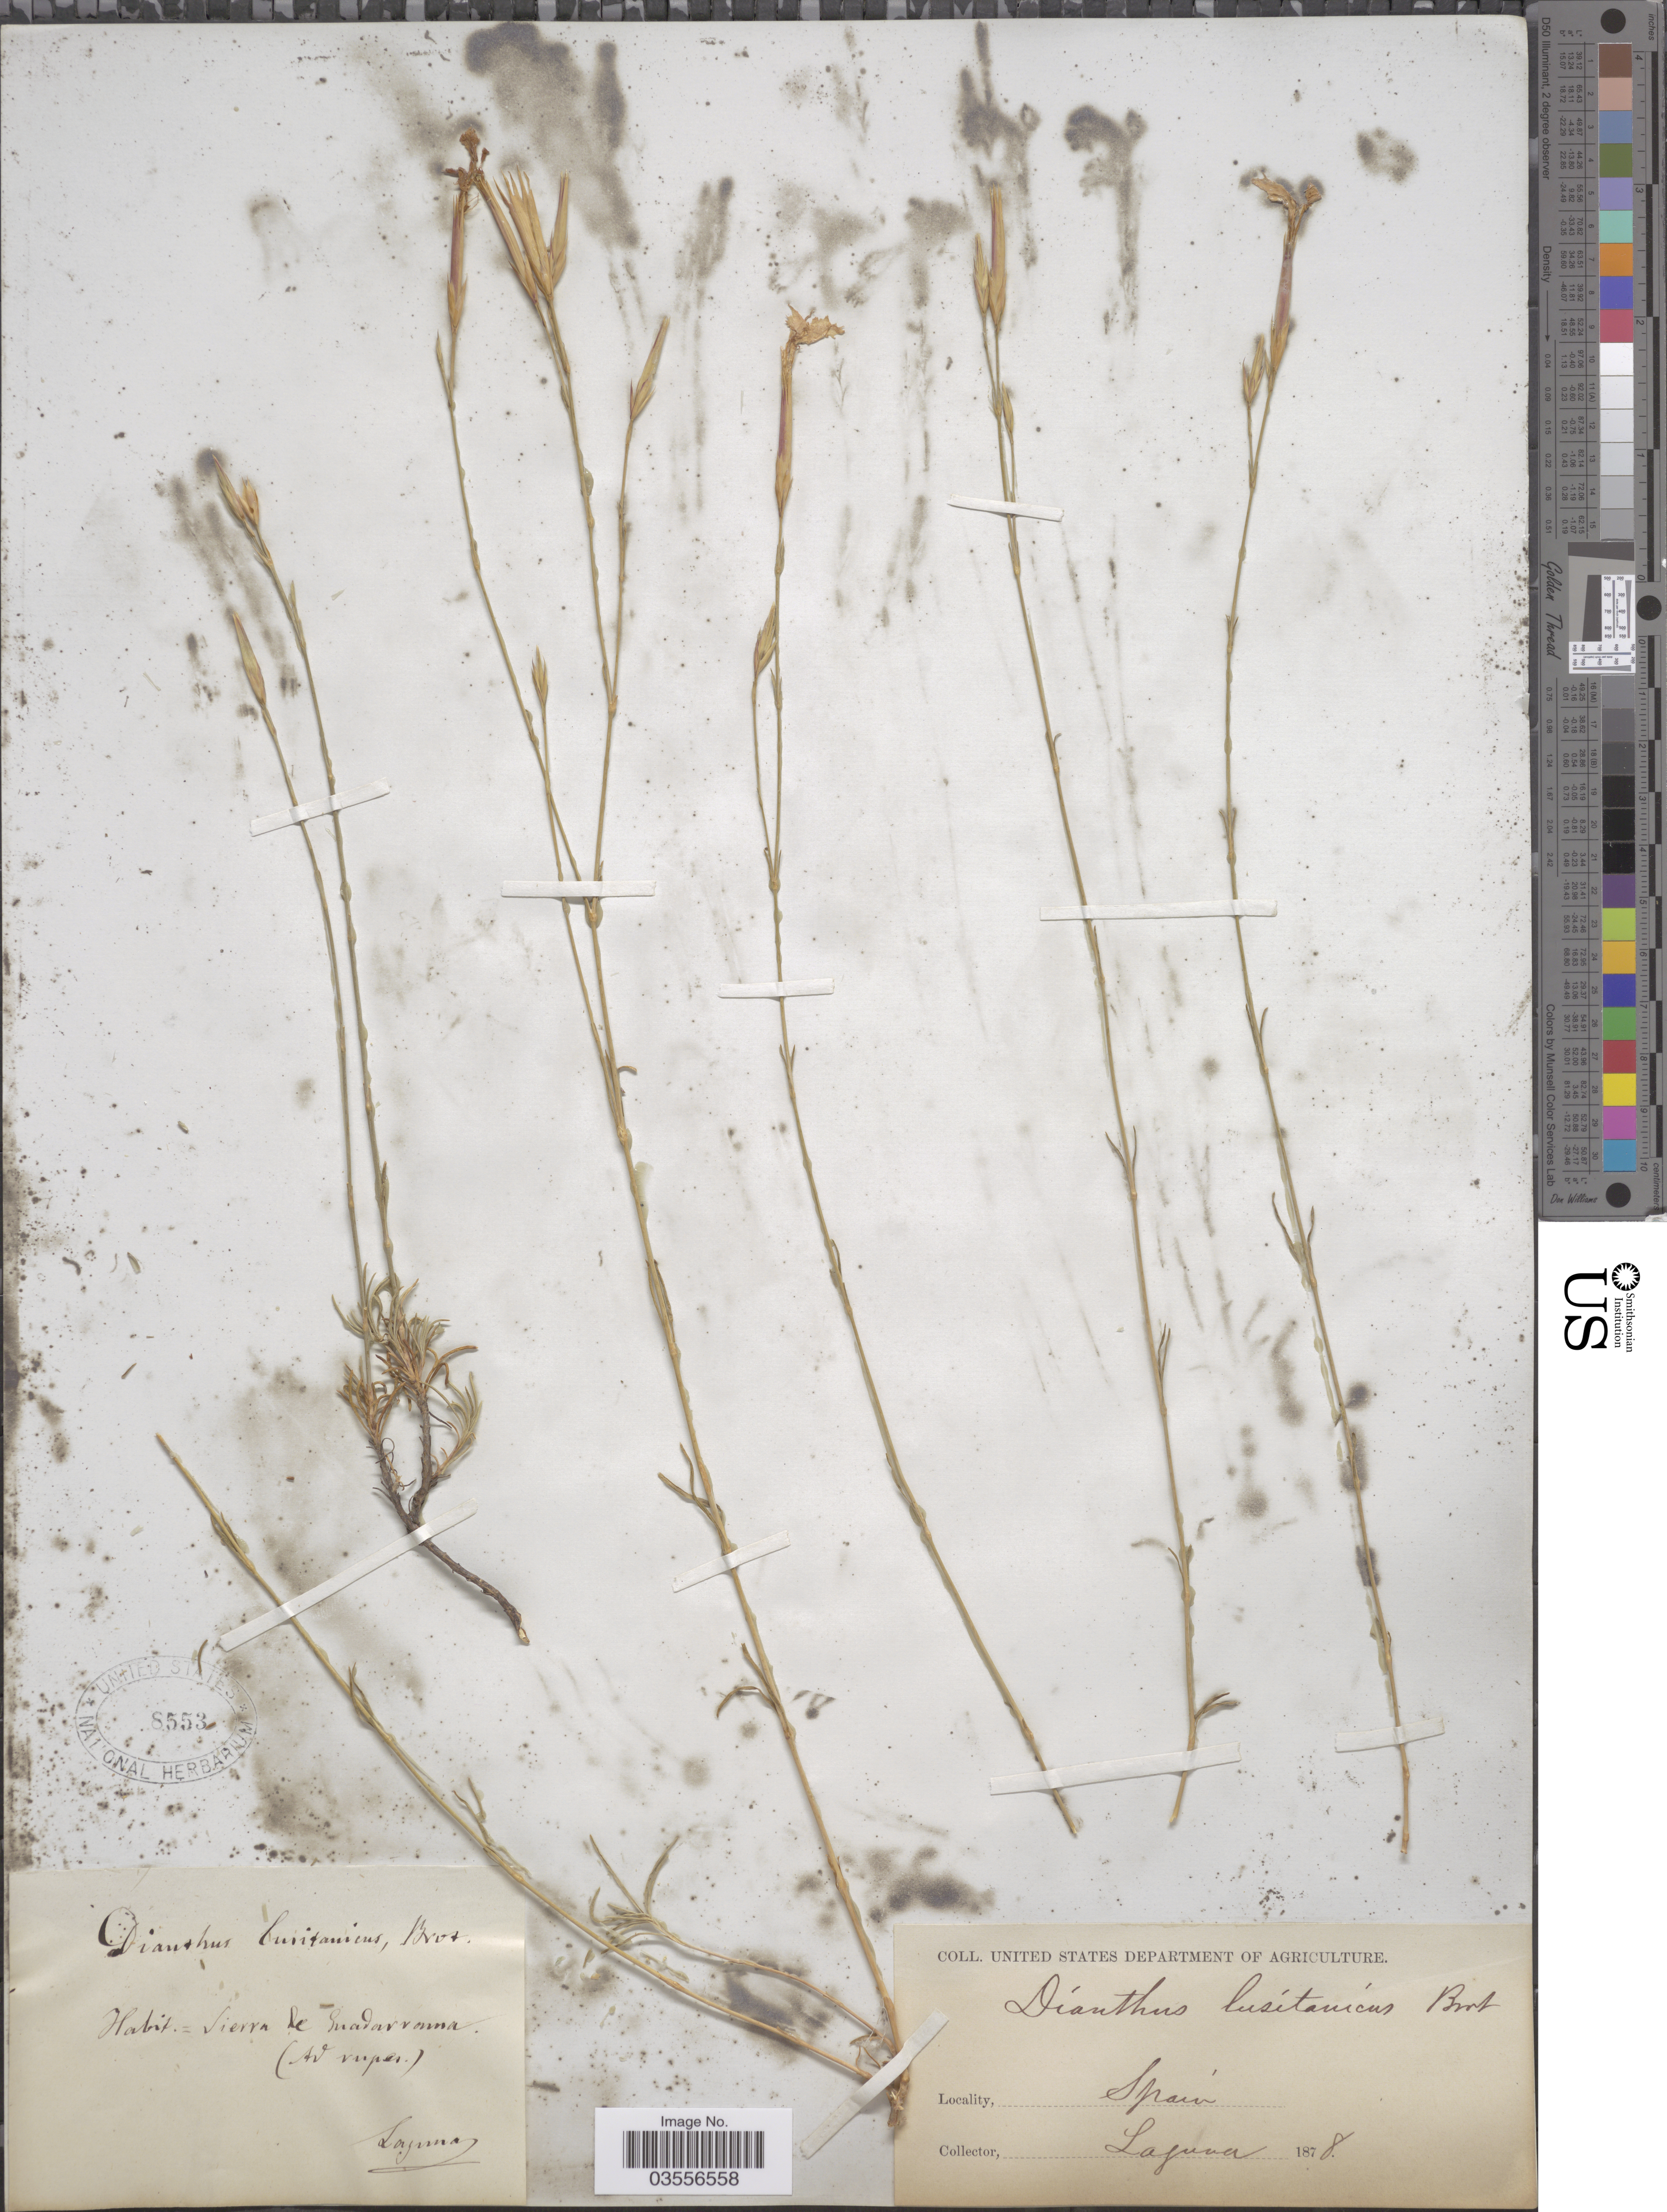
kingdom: Plantae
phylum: Tracheophyta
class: Magnoliopsida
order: Caryophyllales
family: Caryophyllaceae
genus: Dianthus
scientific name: Dianthus lusitanus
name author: Brot.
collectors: -. Laguna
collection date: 1878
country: Spain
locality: Sierra de Guadarrama. (Ad rupes).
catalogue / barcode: US 8553